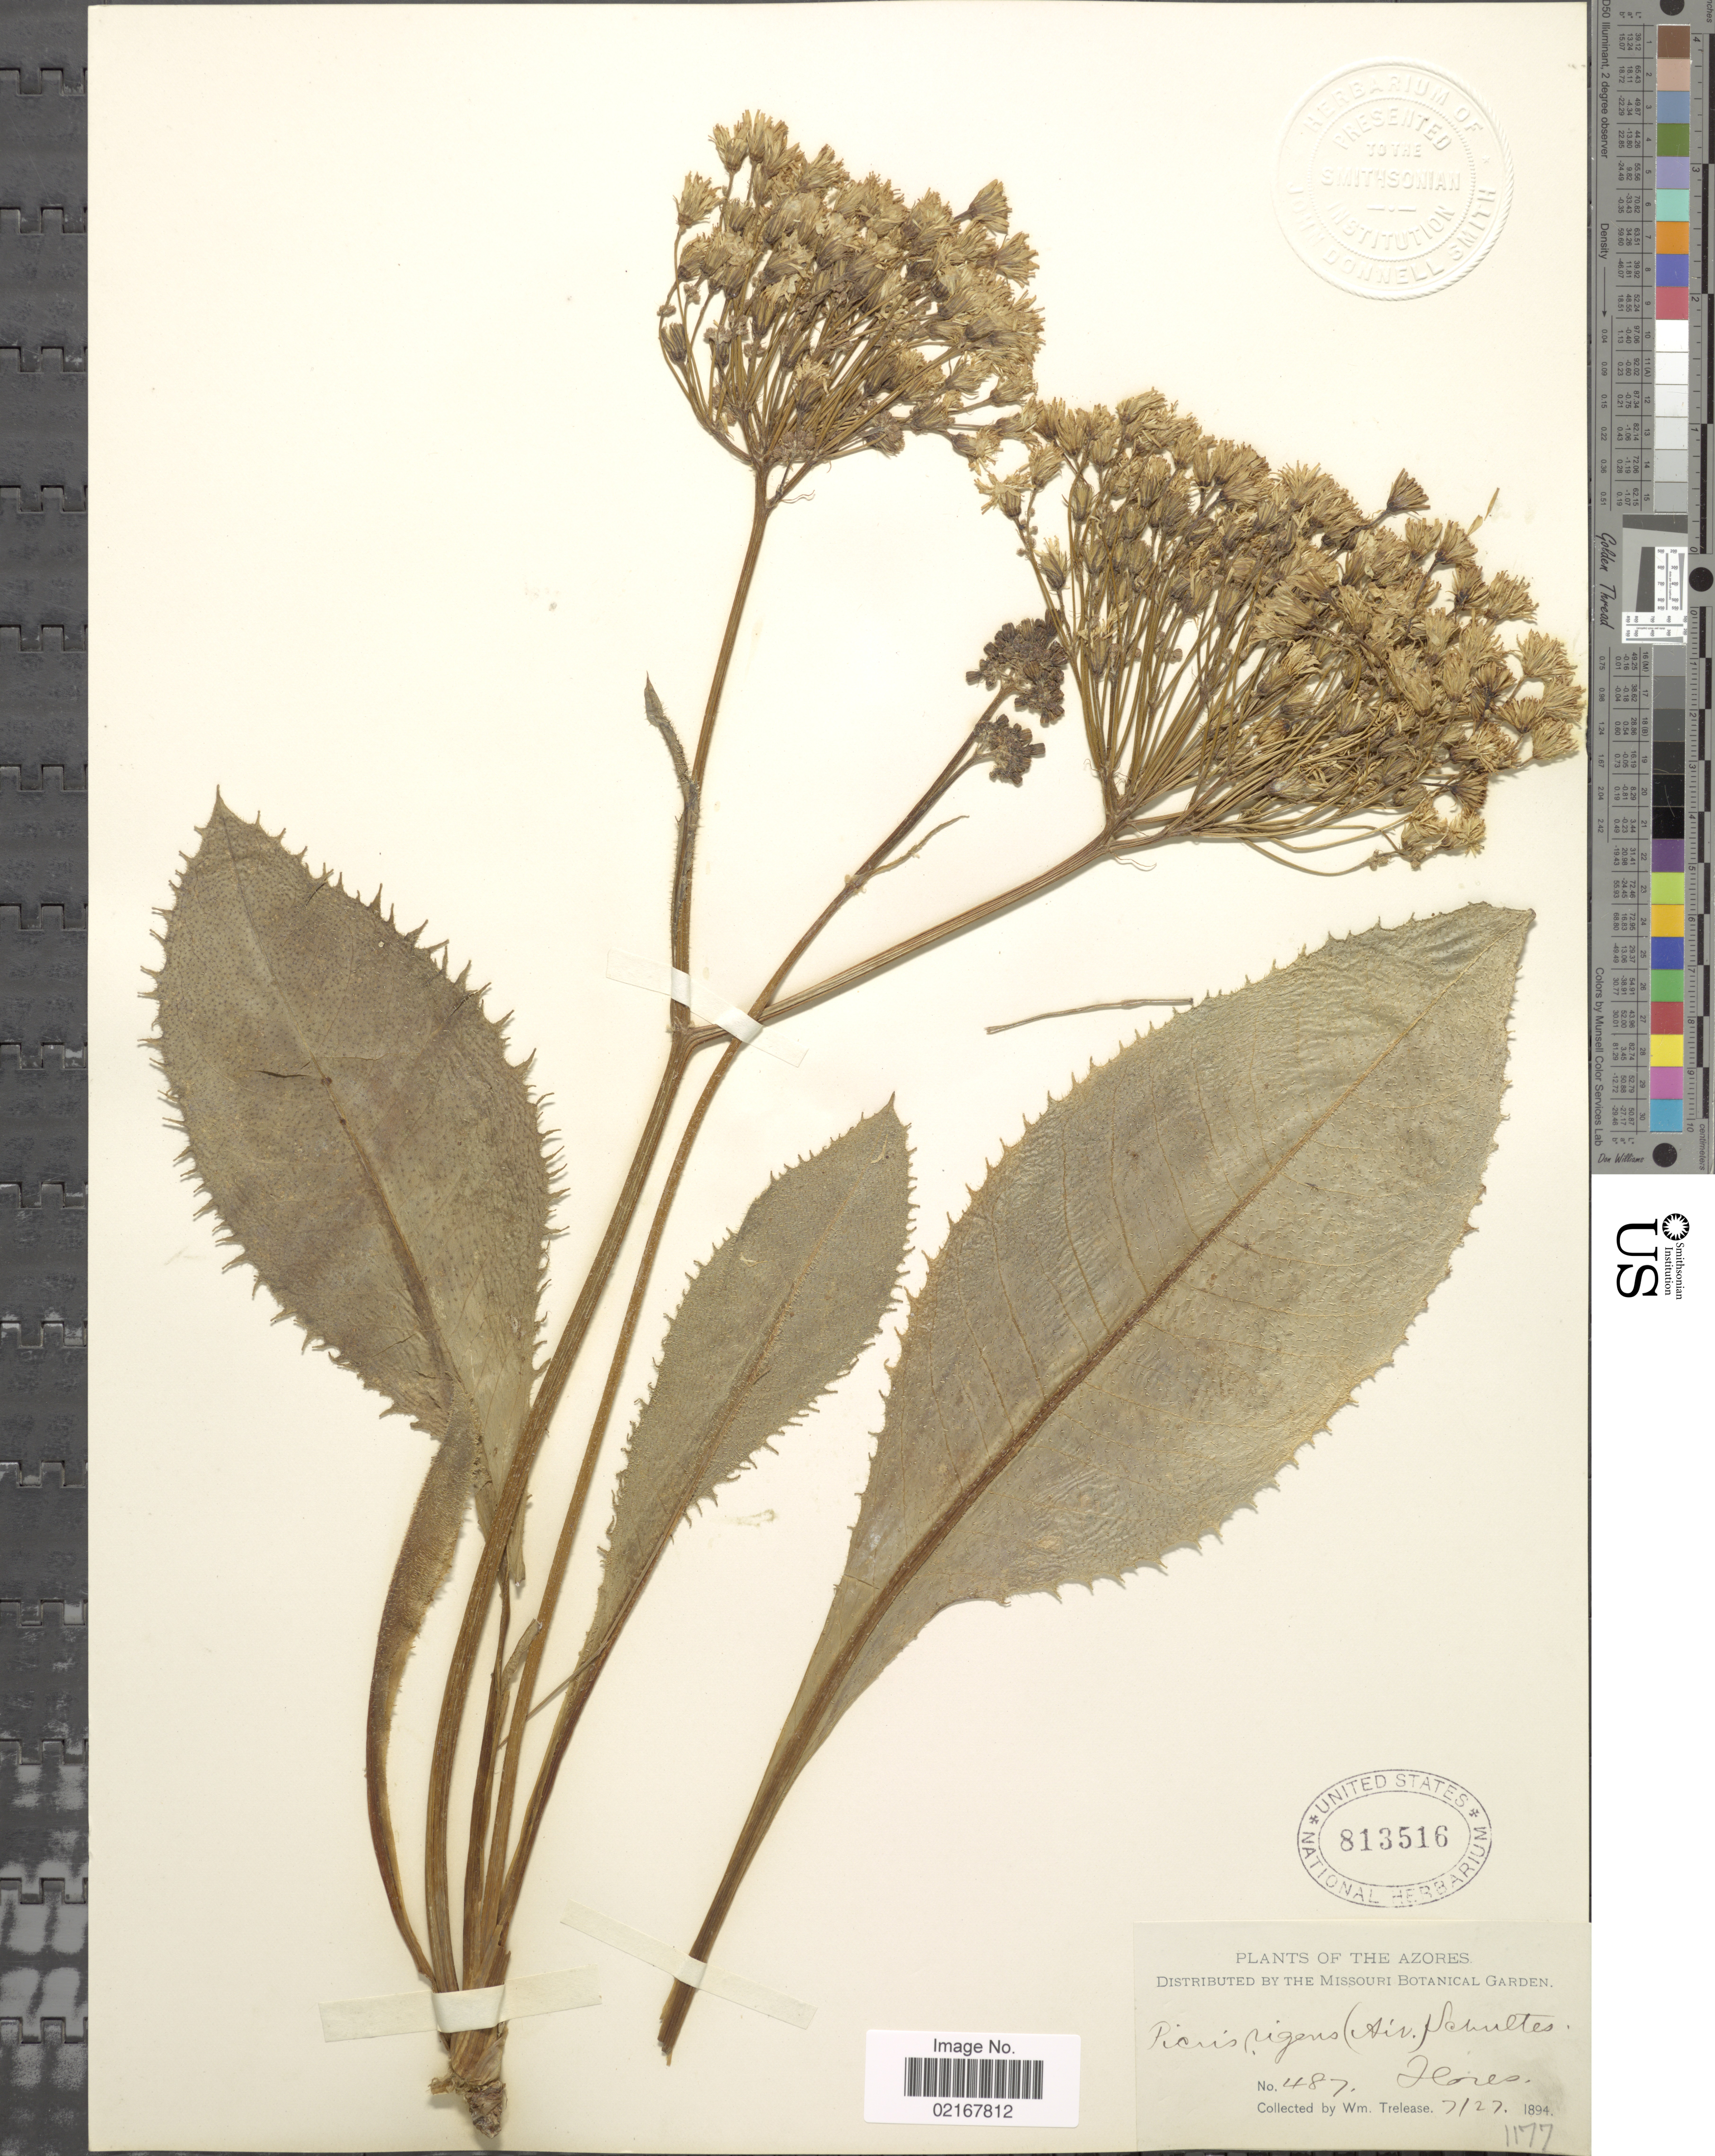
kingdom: Plantae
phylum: Tracheophyta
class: Magnoliopsida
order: Asterales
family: Asteraceae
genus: Leontodon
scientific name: Leontodon rigens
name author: Paiva & Ormonde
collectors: W. Trelease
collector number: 487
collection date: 1894-07-27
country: Portugal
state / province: Azores (Aut. Reg.)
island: Flores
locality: Flores [interpreted]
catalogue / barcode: US 813516